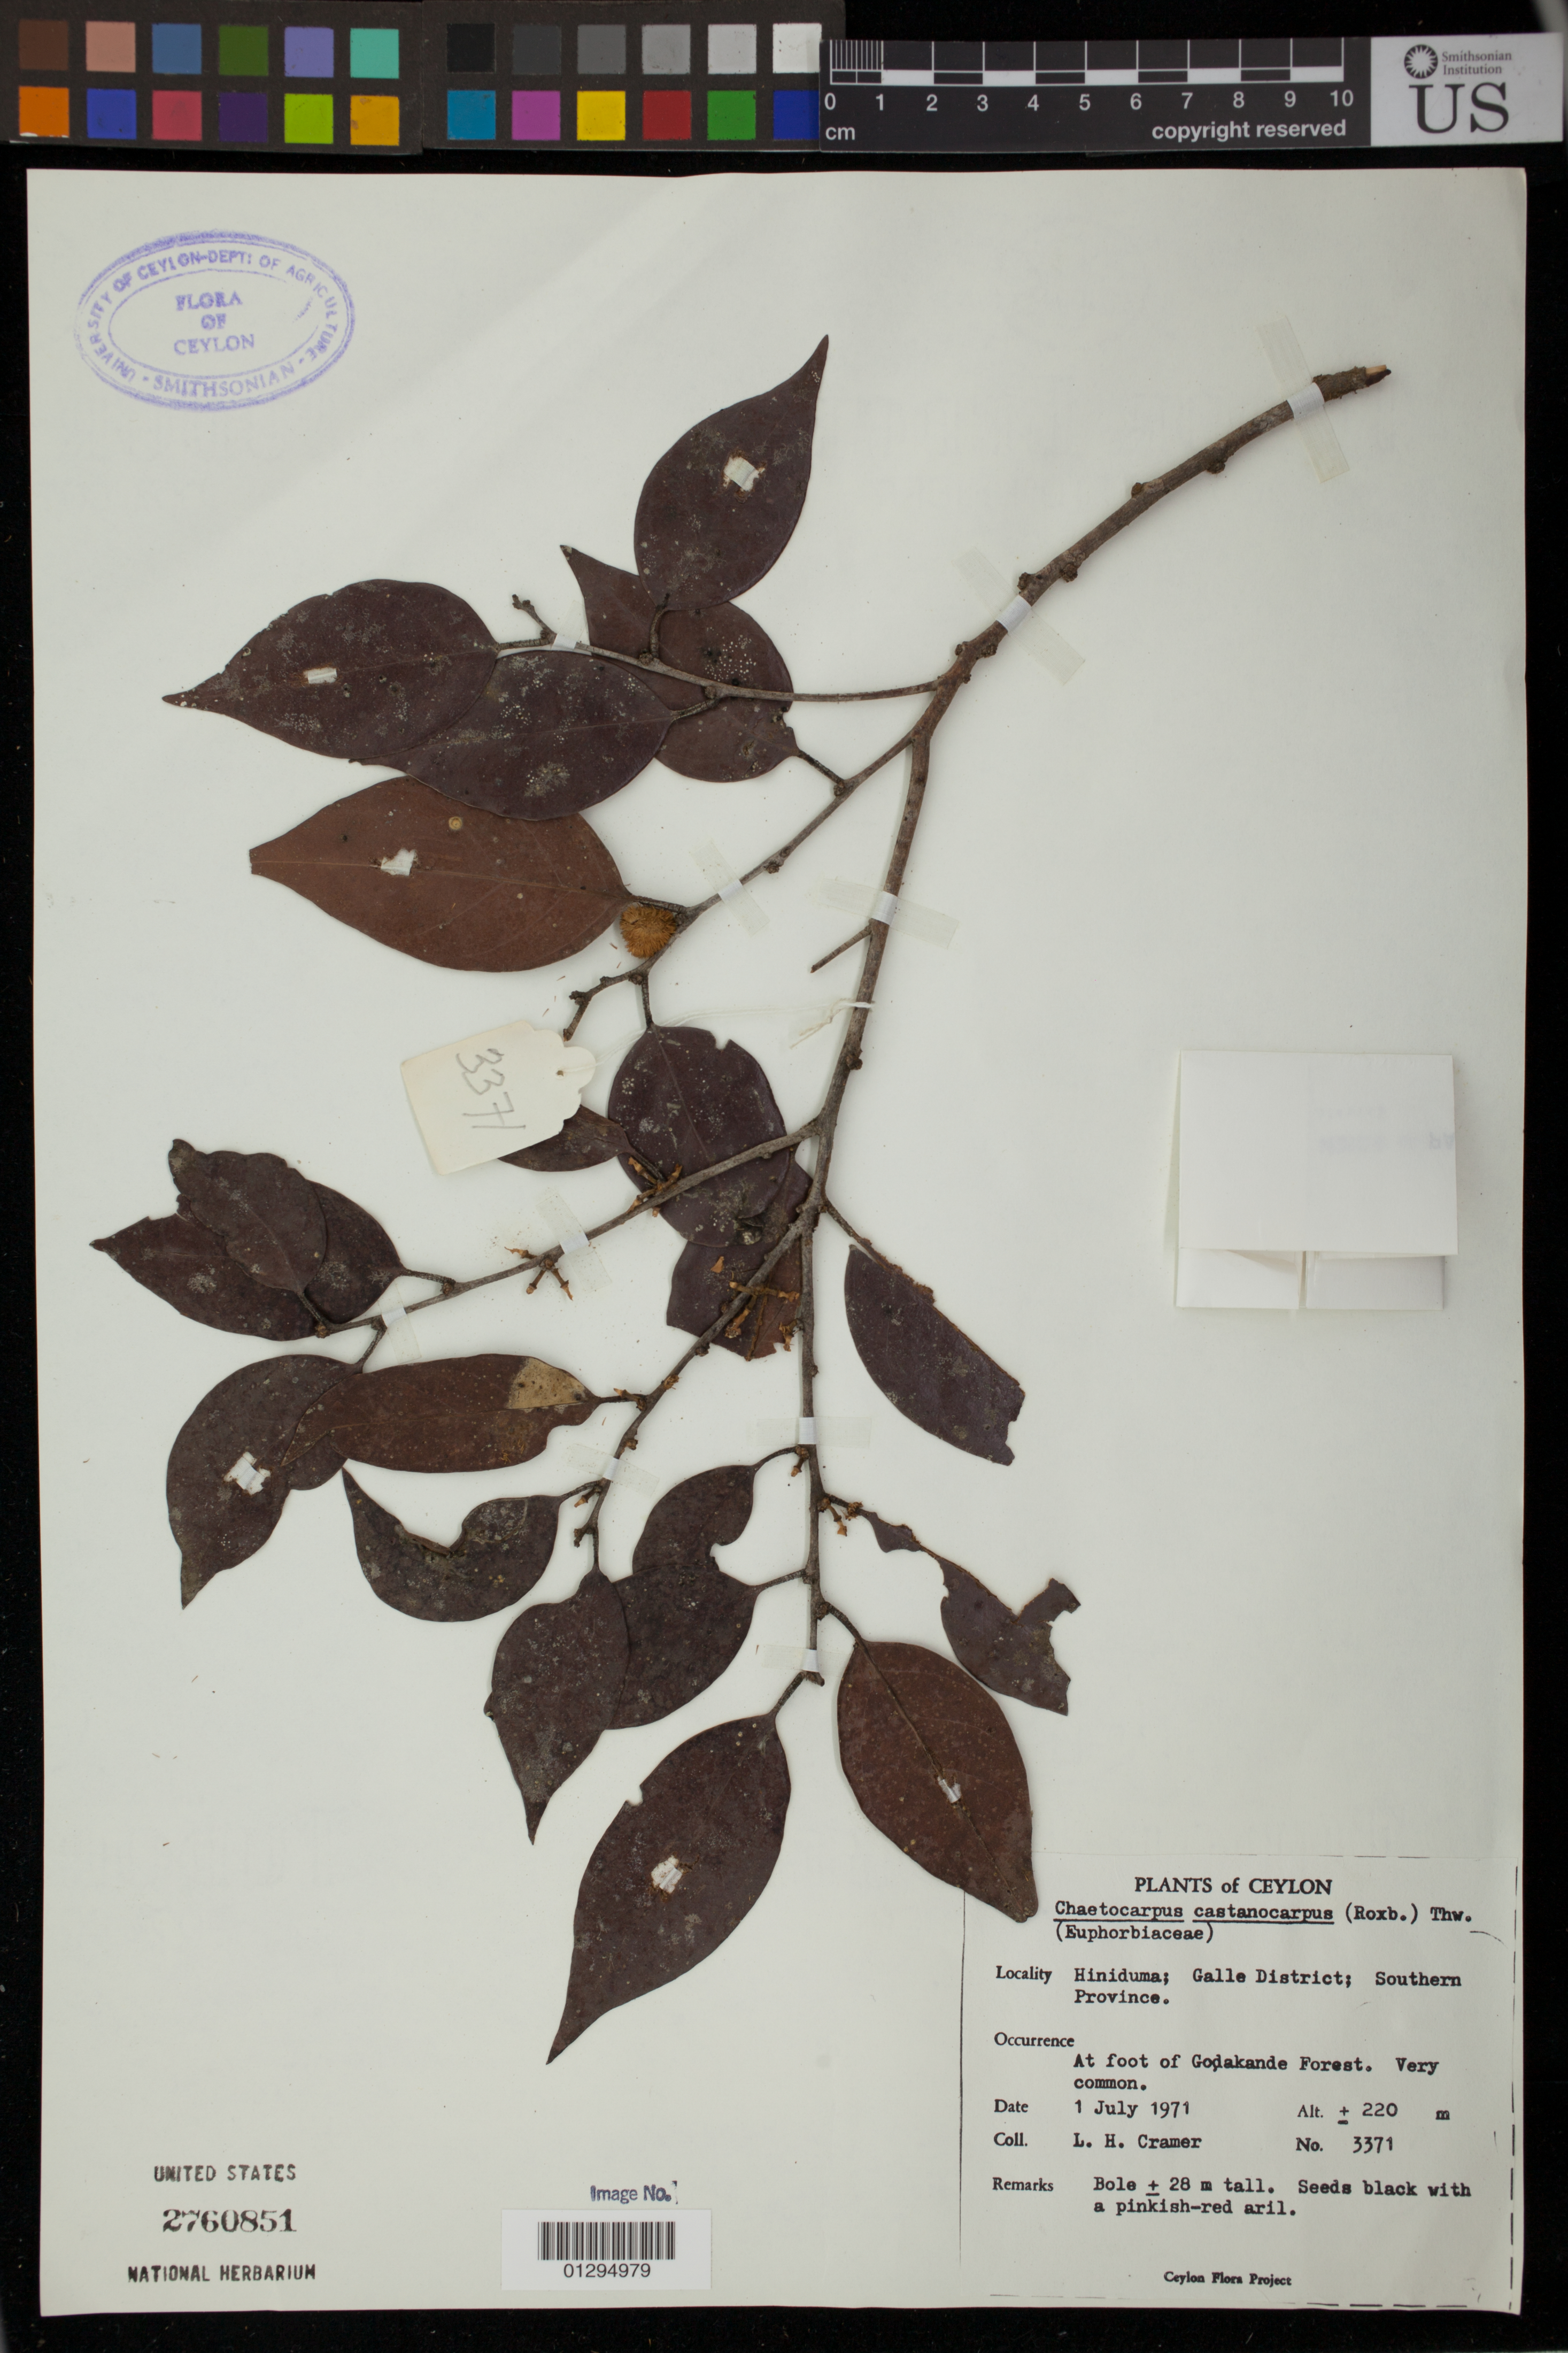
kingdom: Plantae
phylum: Tracheophyta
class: Magnoliopsida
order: Malpighiales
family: Peraceae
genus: Chaetocarpus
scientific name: Chaetocarpus castanocarpus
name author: (Roxb.) Thwaites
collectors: L. H. Cramer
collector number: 3371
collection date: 1971-07-01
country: Sri Lanka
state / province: Southern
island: Ceylon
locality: Hiniduma; Galle District.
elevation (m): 220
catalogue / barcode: US 2760851